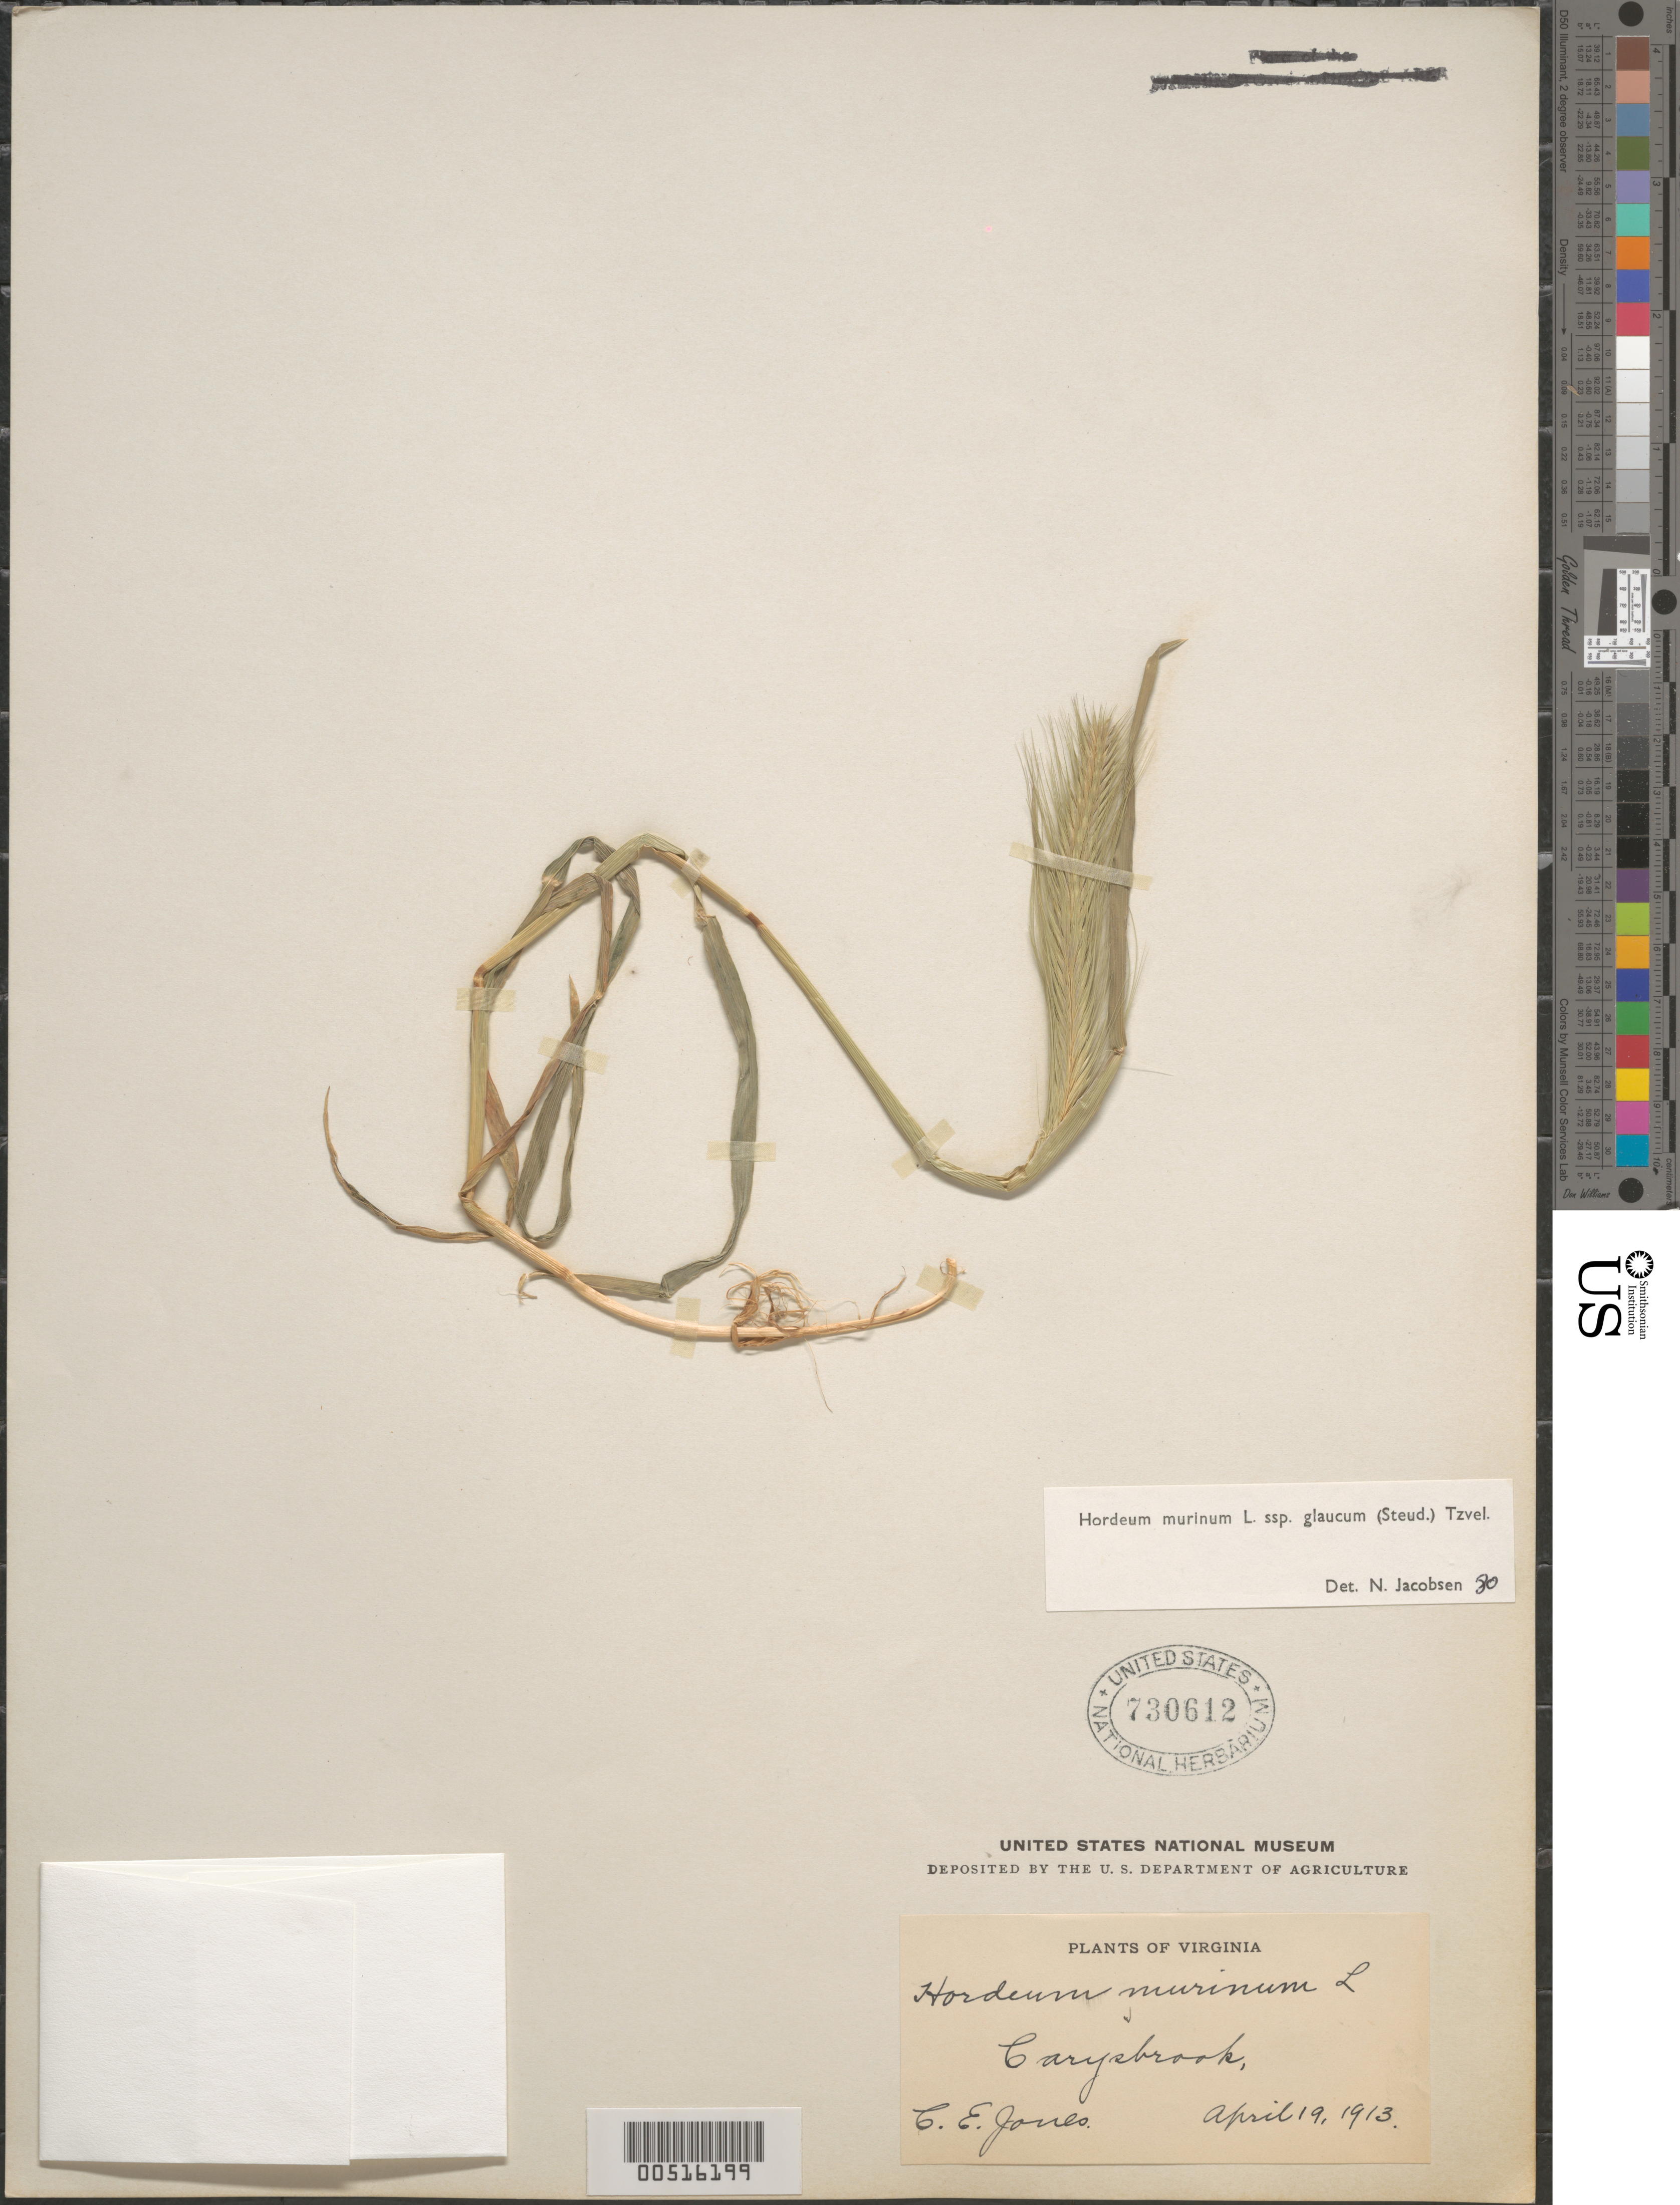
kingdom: Plantae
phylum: Tracheophyta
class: Liliopsida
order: Poales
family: Poaceae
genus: Hordeum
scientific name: Hordeum murinum subsp. glaucum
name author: (Steud.) Tzvelev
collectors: C. E. Jones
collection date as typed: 19 Apr 1913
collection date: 1913-04-19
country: United States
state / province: Virginia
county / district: Fluvanna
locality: Carysbrook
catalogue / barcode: US 730612